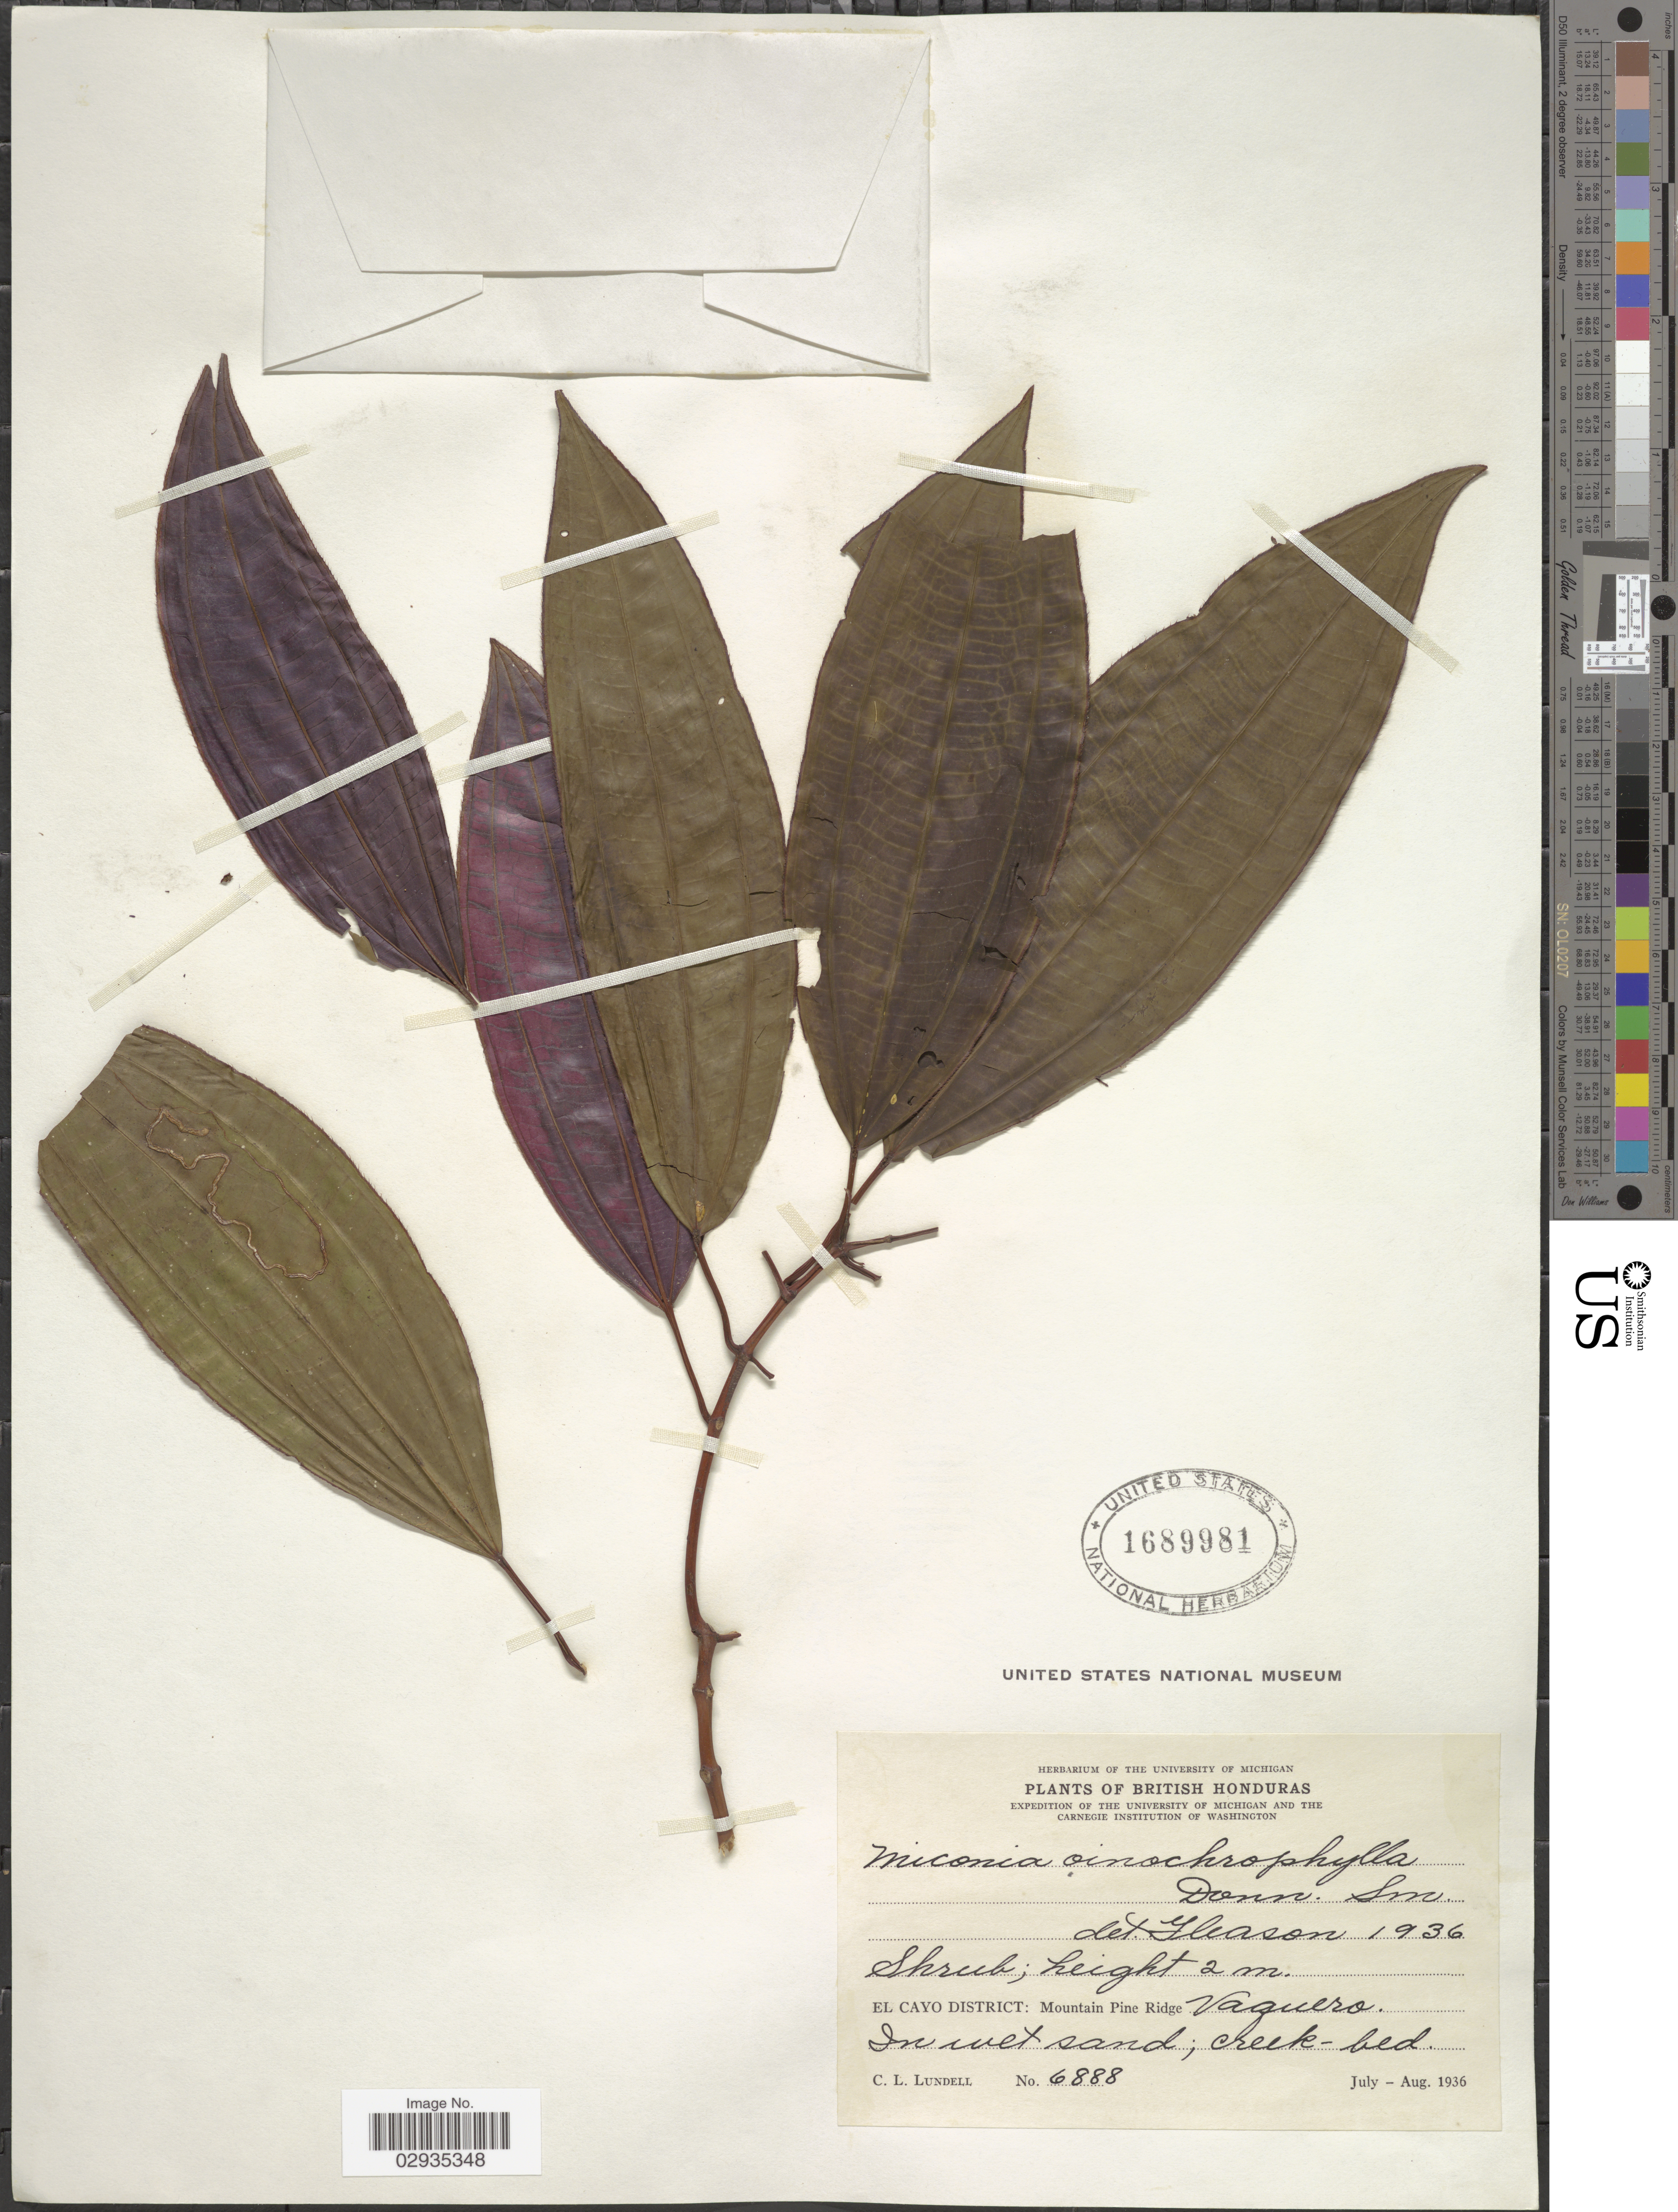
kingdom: Plantae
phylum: Tracheophyta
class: Magnoliopsida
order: Myrtales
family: Melastomataceae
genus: Miconia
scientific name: Miconia oinochrophylla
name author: Donn. Sm.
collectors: C. L. Lundell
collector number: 6888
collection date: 1936-07/1936-08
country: Belize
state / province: Cayo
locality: British Honduras, El Cayo District, Mountain Pine Ridge, Vaguero.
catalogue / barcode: US 1689981